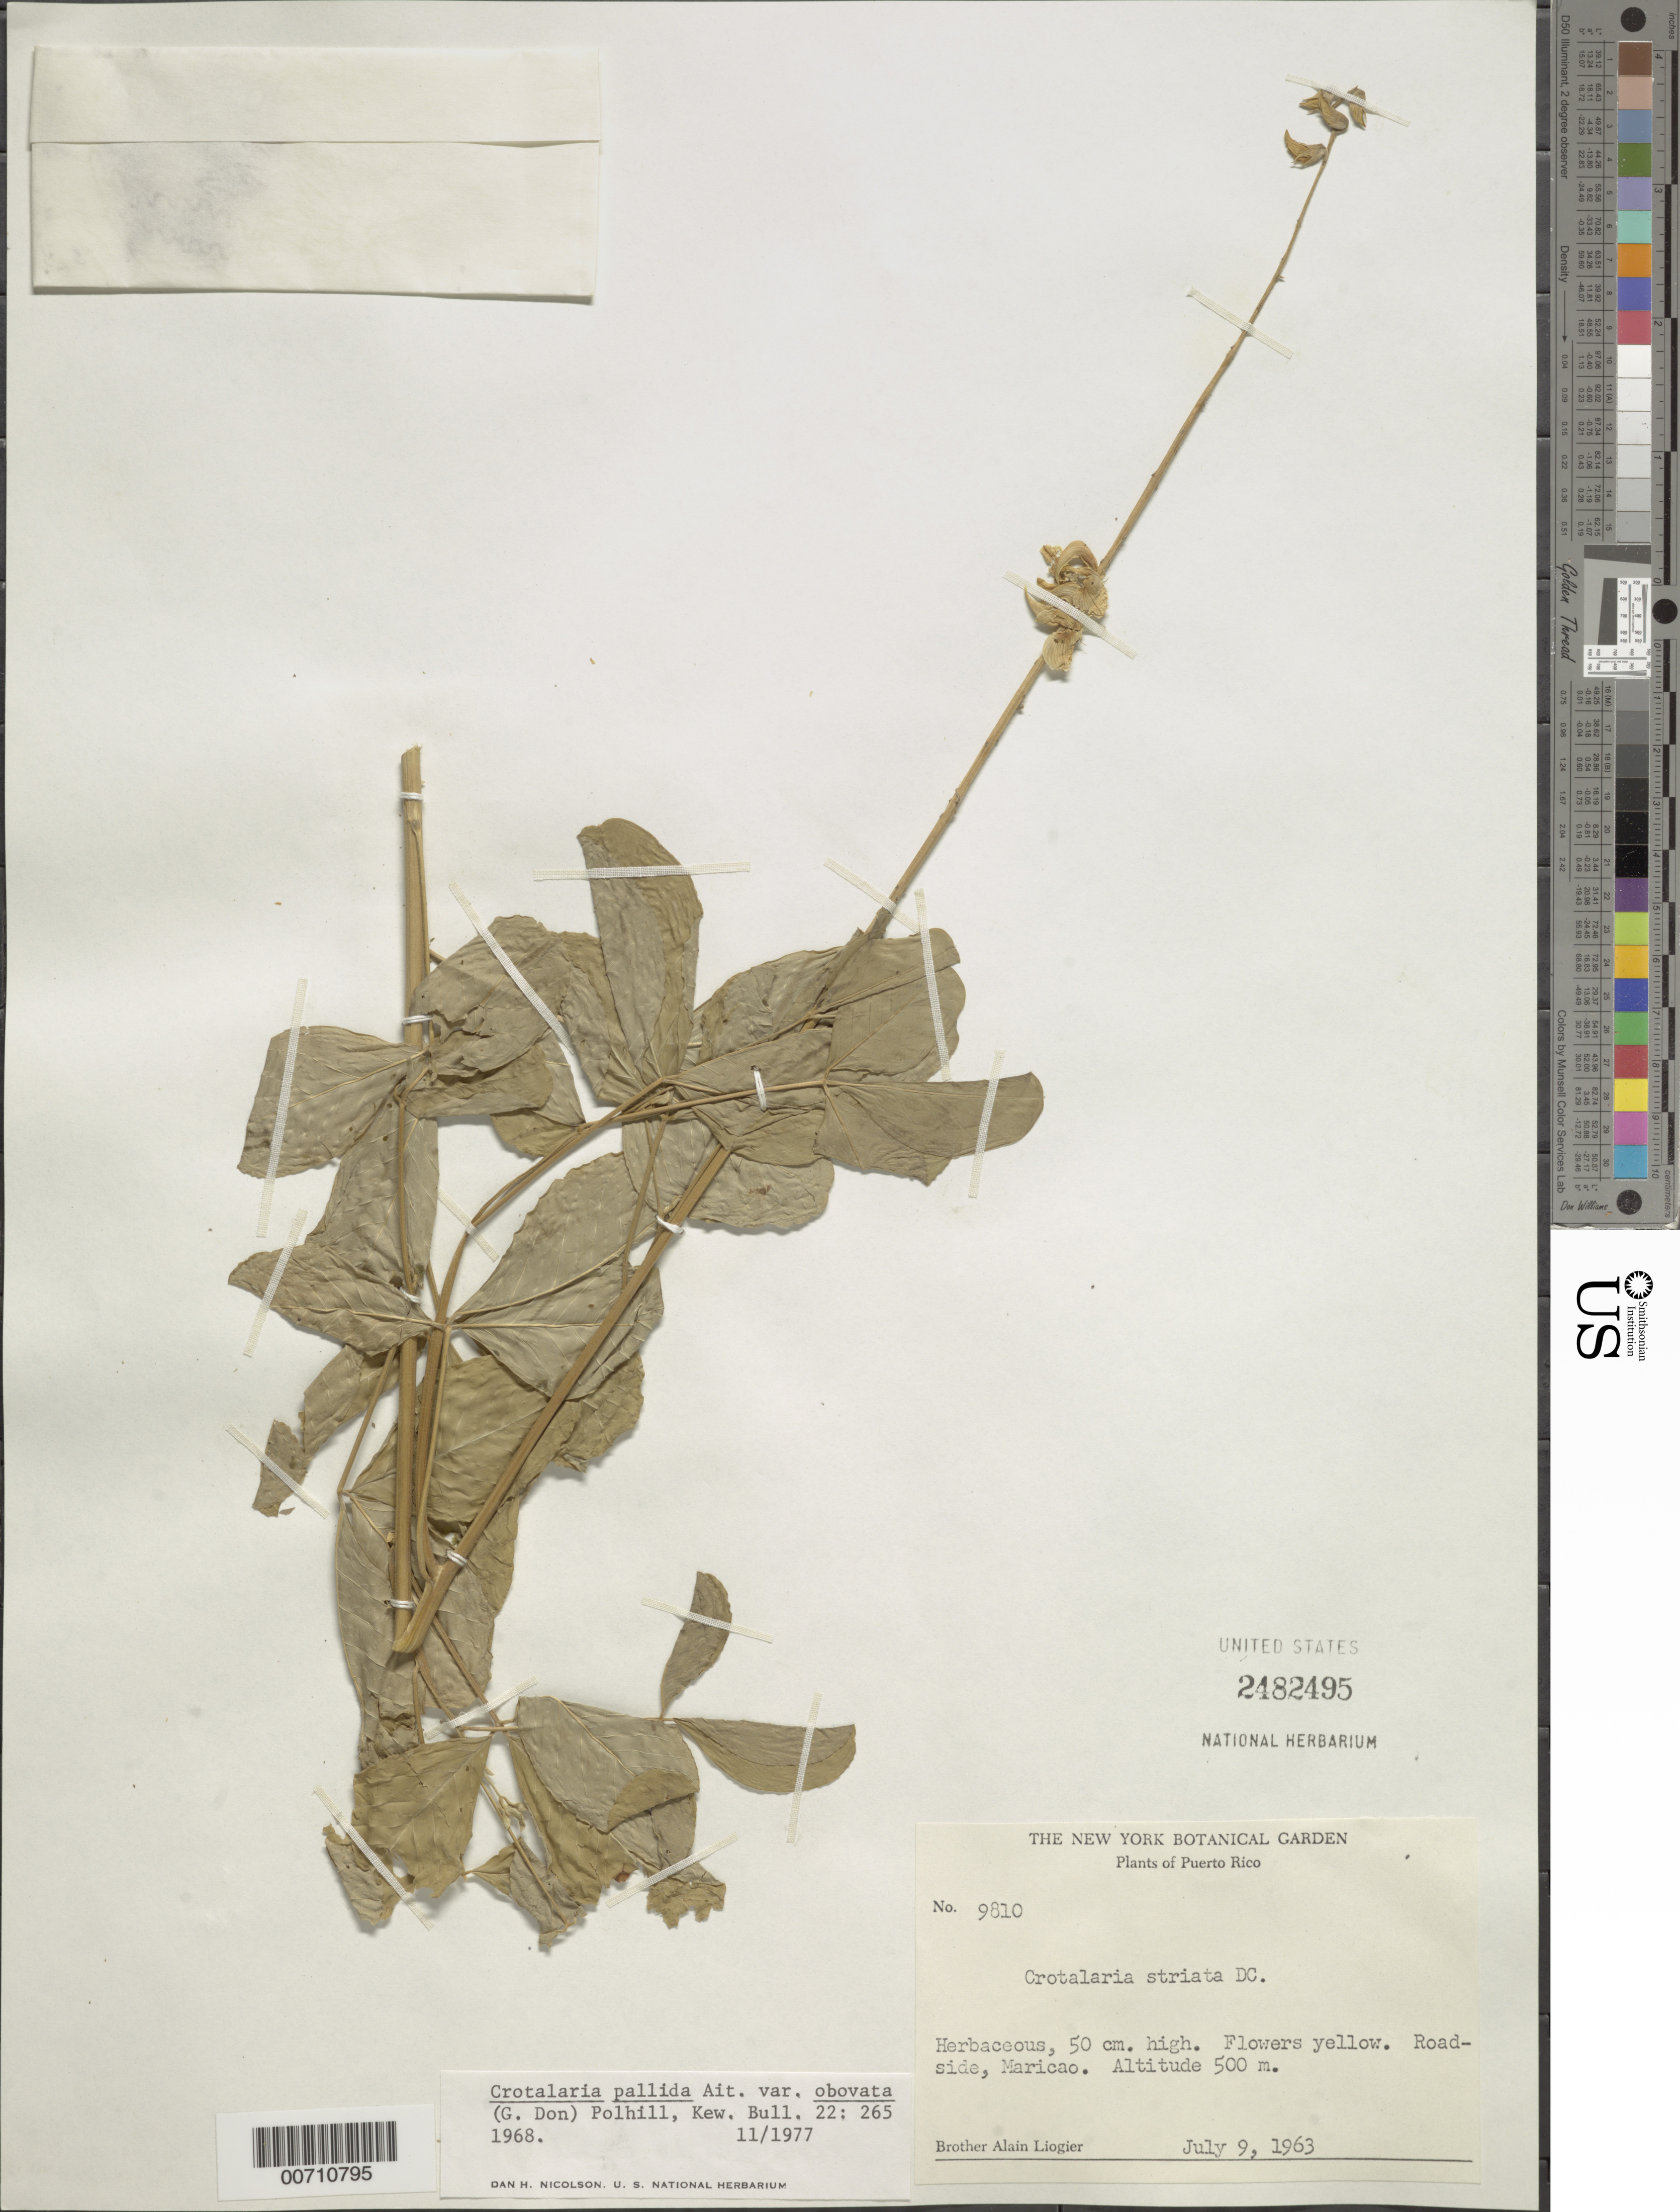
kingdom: Plantae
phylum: Tracheophyta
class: Magnoliopsida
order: Fabales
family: Fabaceae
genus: Crotalaria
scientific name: Crotalaria pallida var. obovata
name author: (G. Don) Polhill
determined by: Nicolson, Dan H.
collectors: A. H. Liogier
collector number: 9810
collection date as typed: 09 Jul 1963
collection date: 1963-07-09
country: Puerto Rico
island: Greater Antilles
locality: Maricao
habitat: Roadside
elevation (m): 500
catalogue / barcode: US 2482495